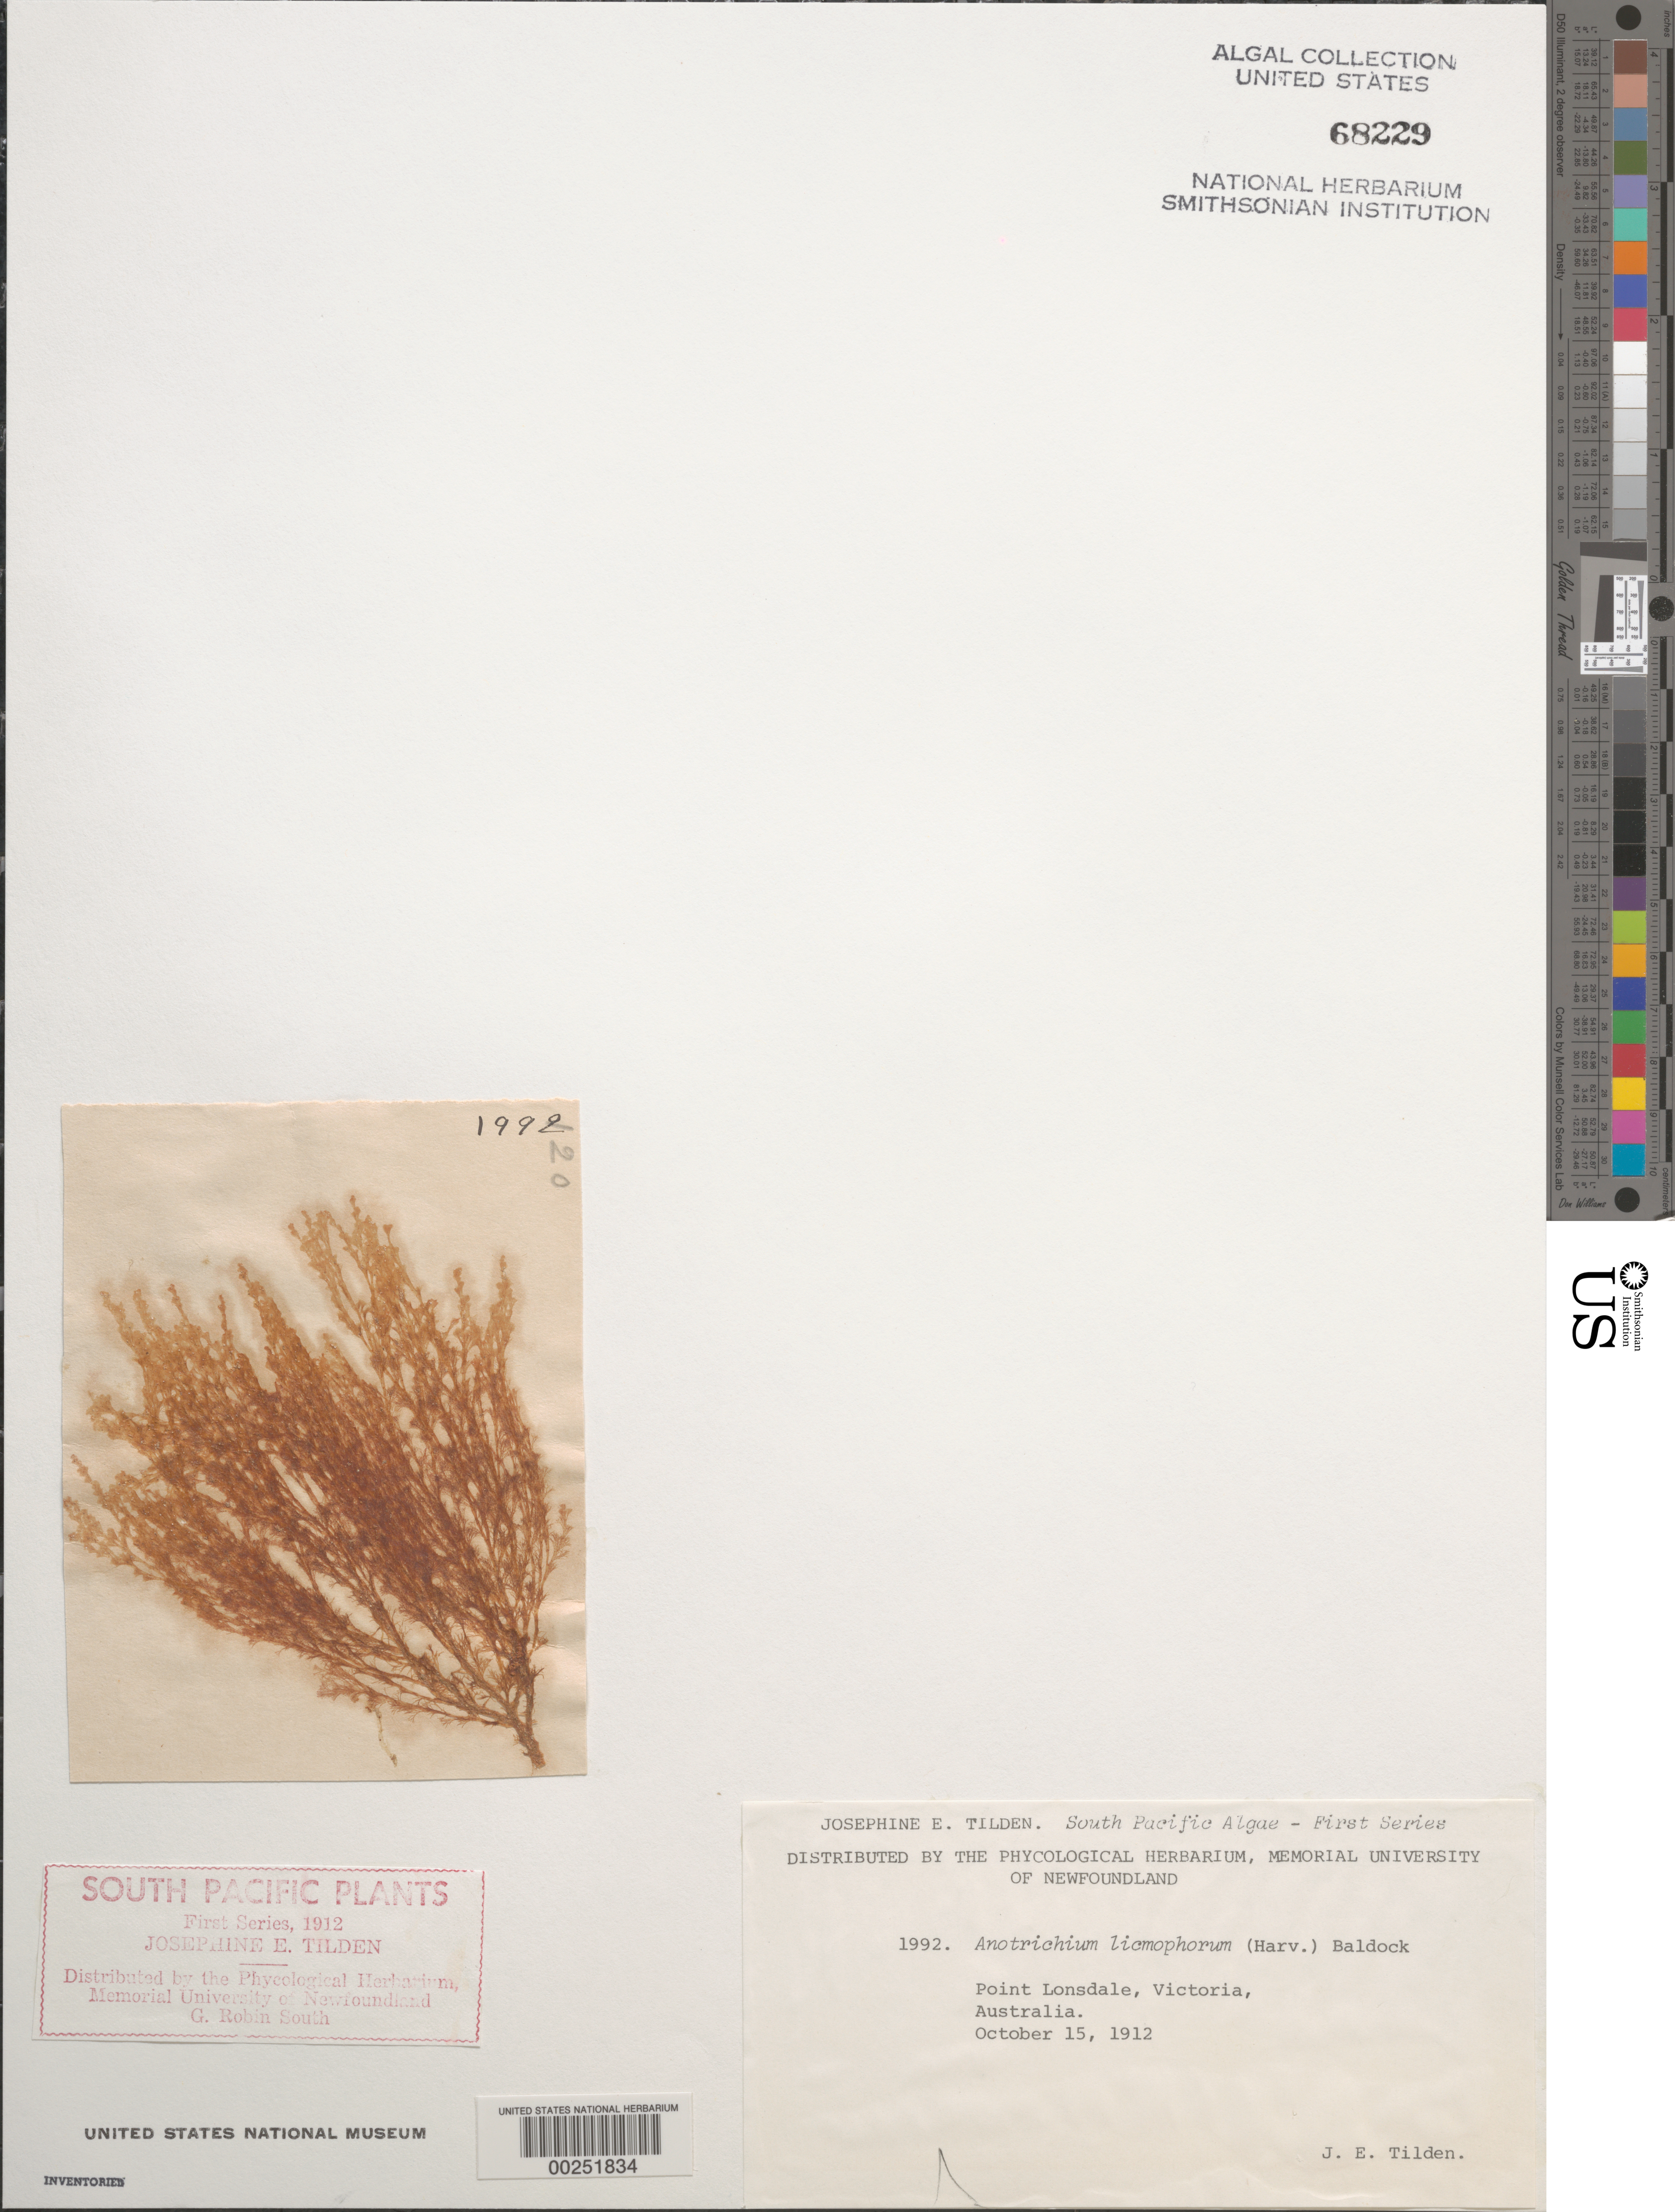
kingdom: Plantae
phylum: Rhodophyta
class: Florideophyceae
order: Ceramiales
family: Wrangeliaceae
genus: Anotrichium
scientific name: Anotrichium licmophorum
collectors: J. E. Tilden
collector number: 1992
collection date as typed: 15 Oct 1912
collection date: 1912-10-15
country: Australia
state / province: Victoria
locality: Point lonsdale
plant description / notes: Tilden, South Pacific Plants, First Series, 1912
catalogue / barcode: US 68229